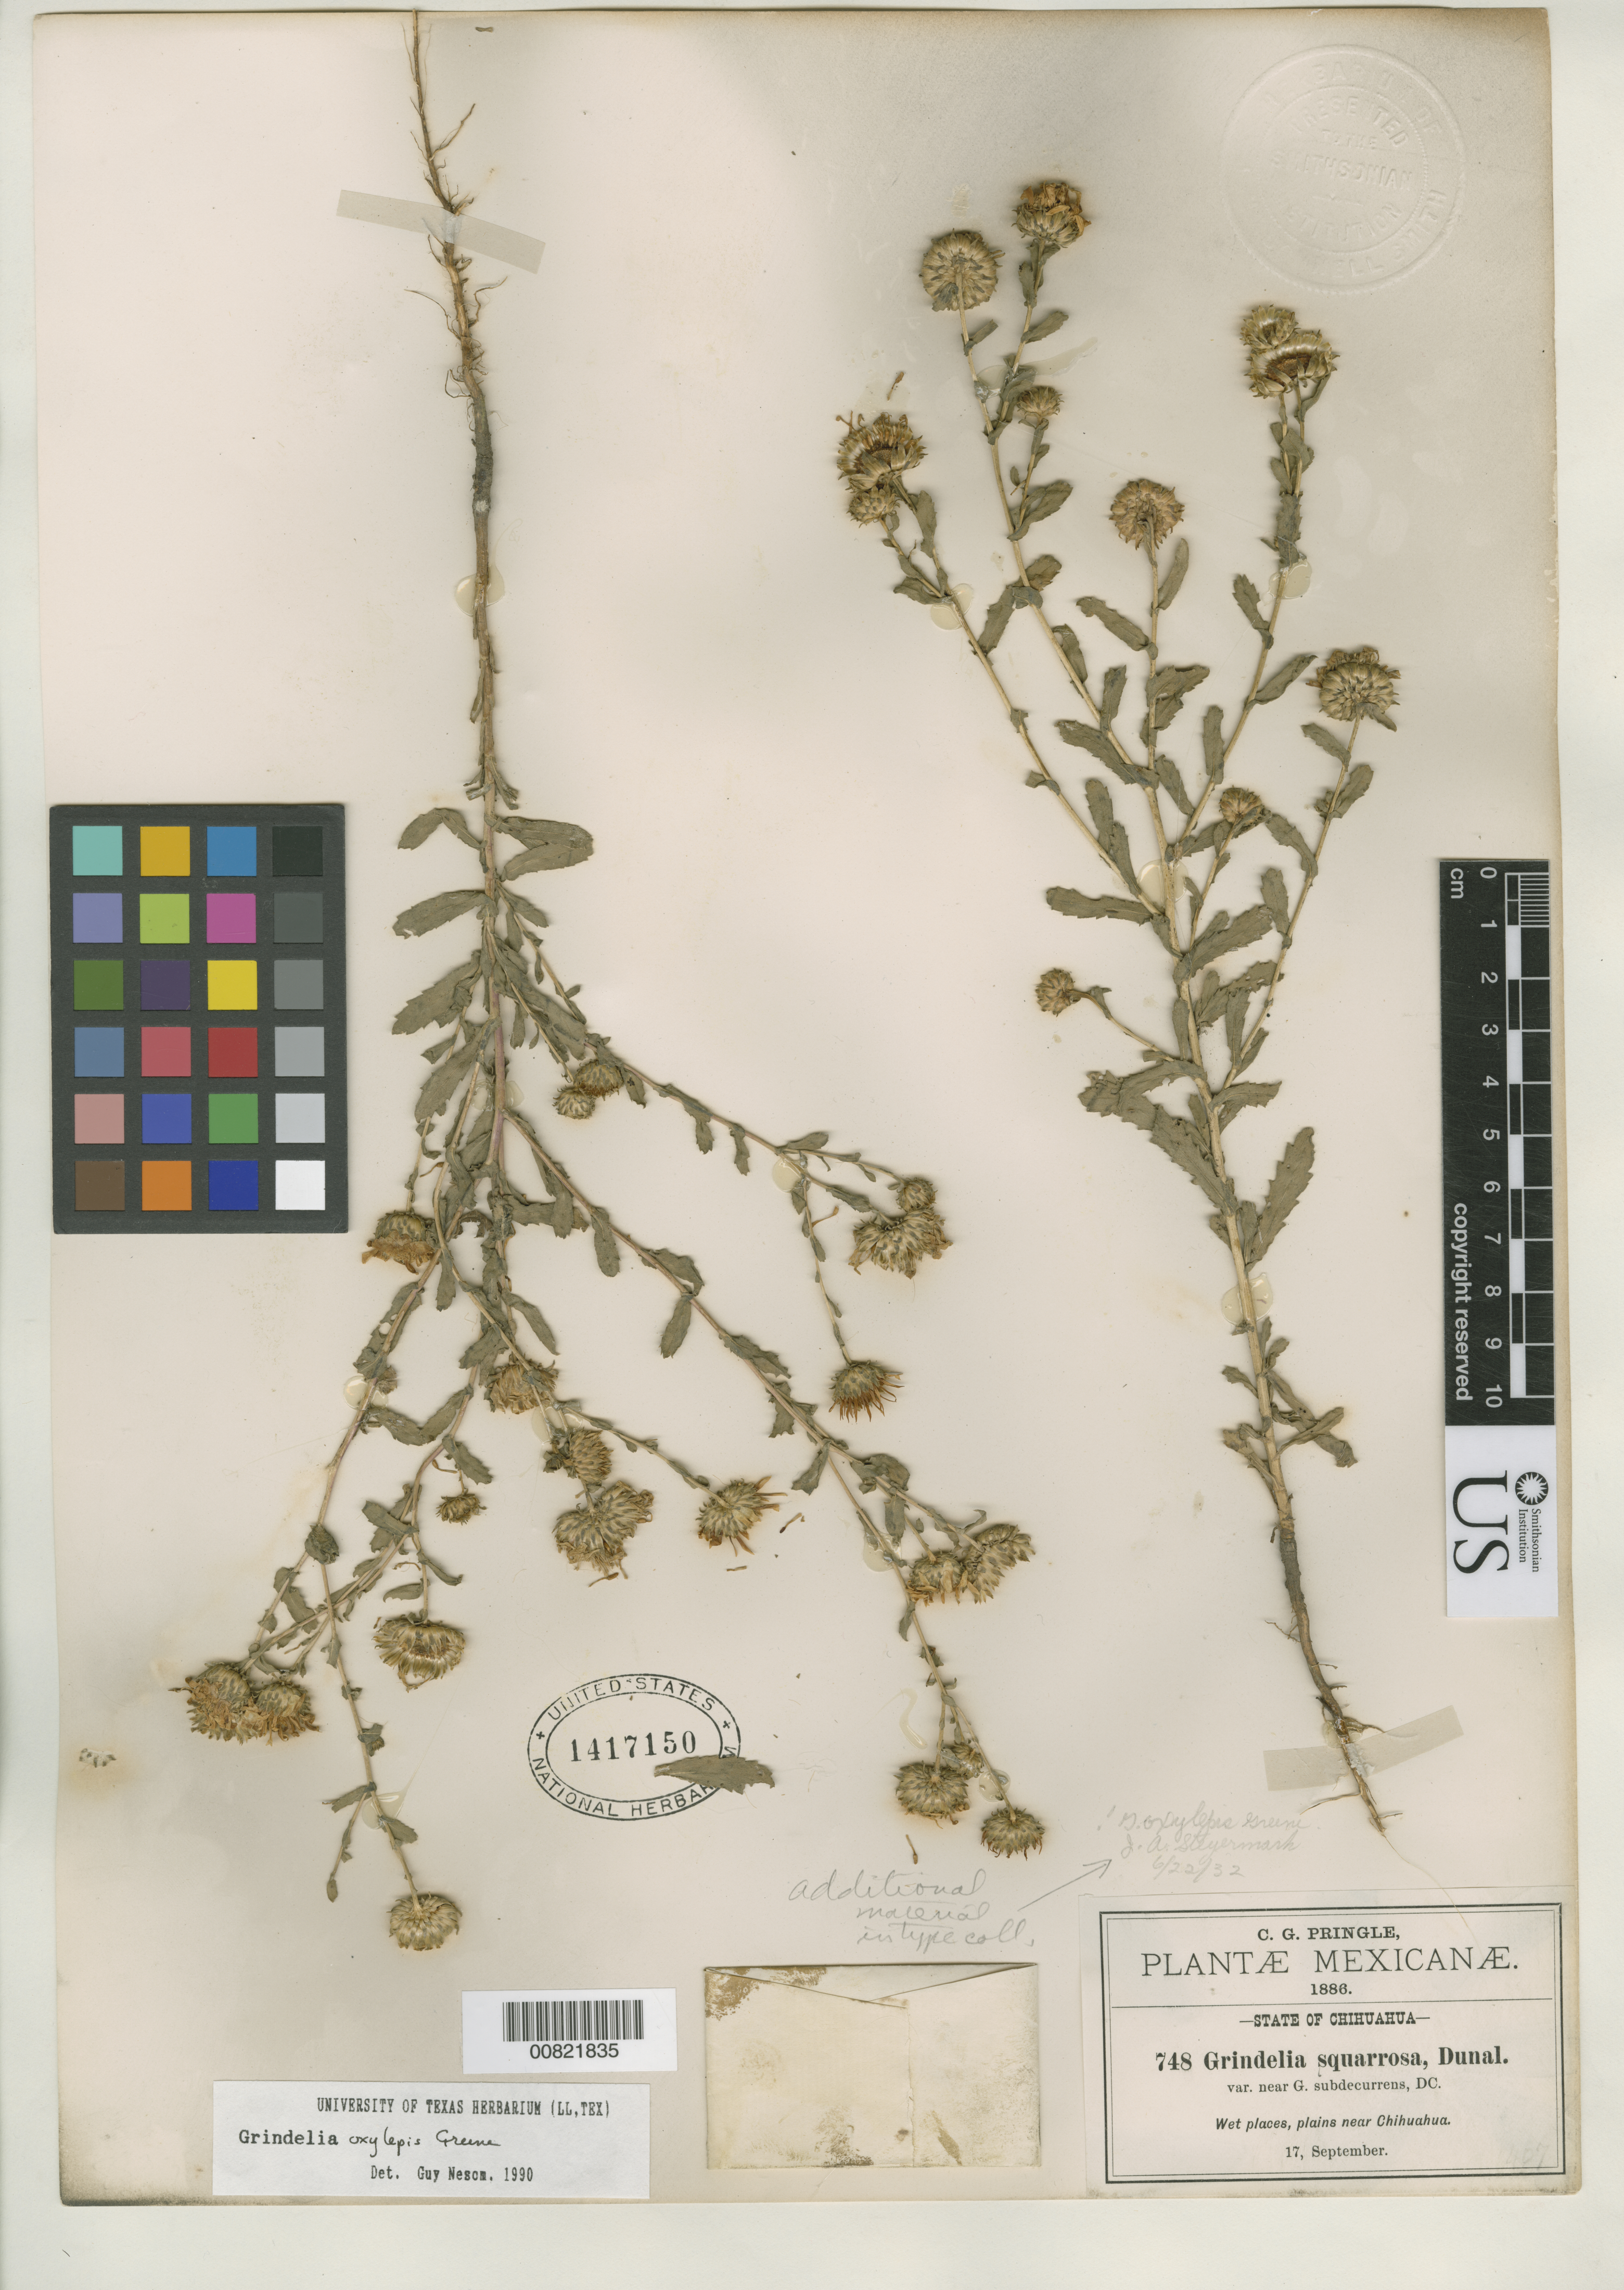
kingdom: Plantae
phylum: Tracheophyta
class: Magnoliopsida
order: Asterales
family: Asteraceae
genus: Grindelia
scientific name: Grindelia oxylepis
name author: Greene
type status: Isotype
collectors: C. G. Pringle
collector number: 748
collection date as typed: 17 Sep 1886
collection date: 1886-09-17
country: Mexico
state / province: Chihuahua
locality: Wet places, plains near Chihuahua.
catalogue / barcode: US 1417150